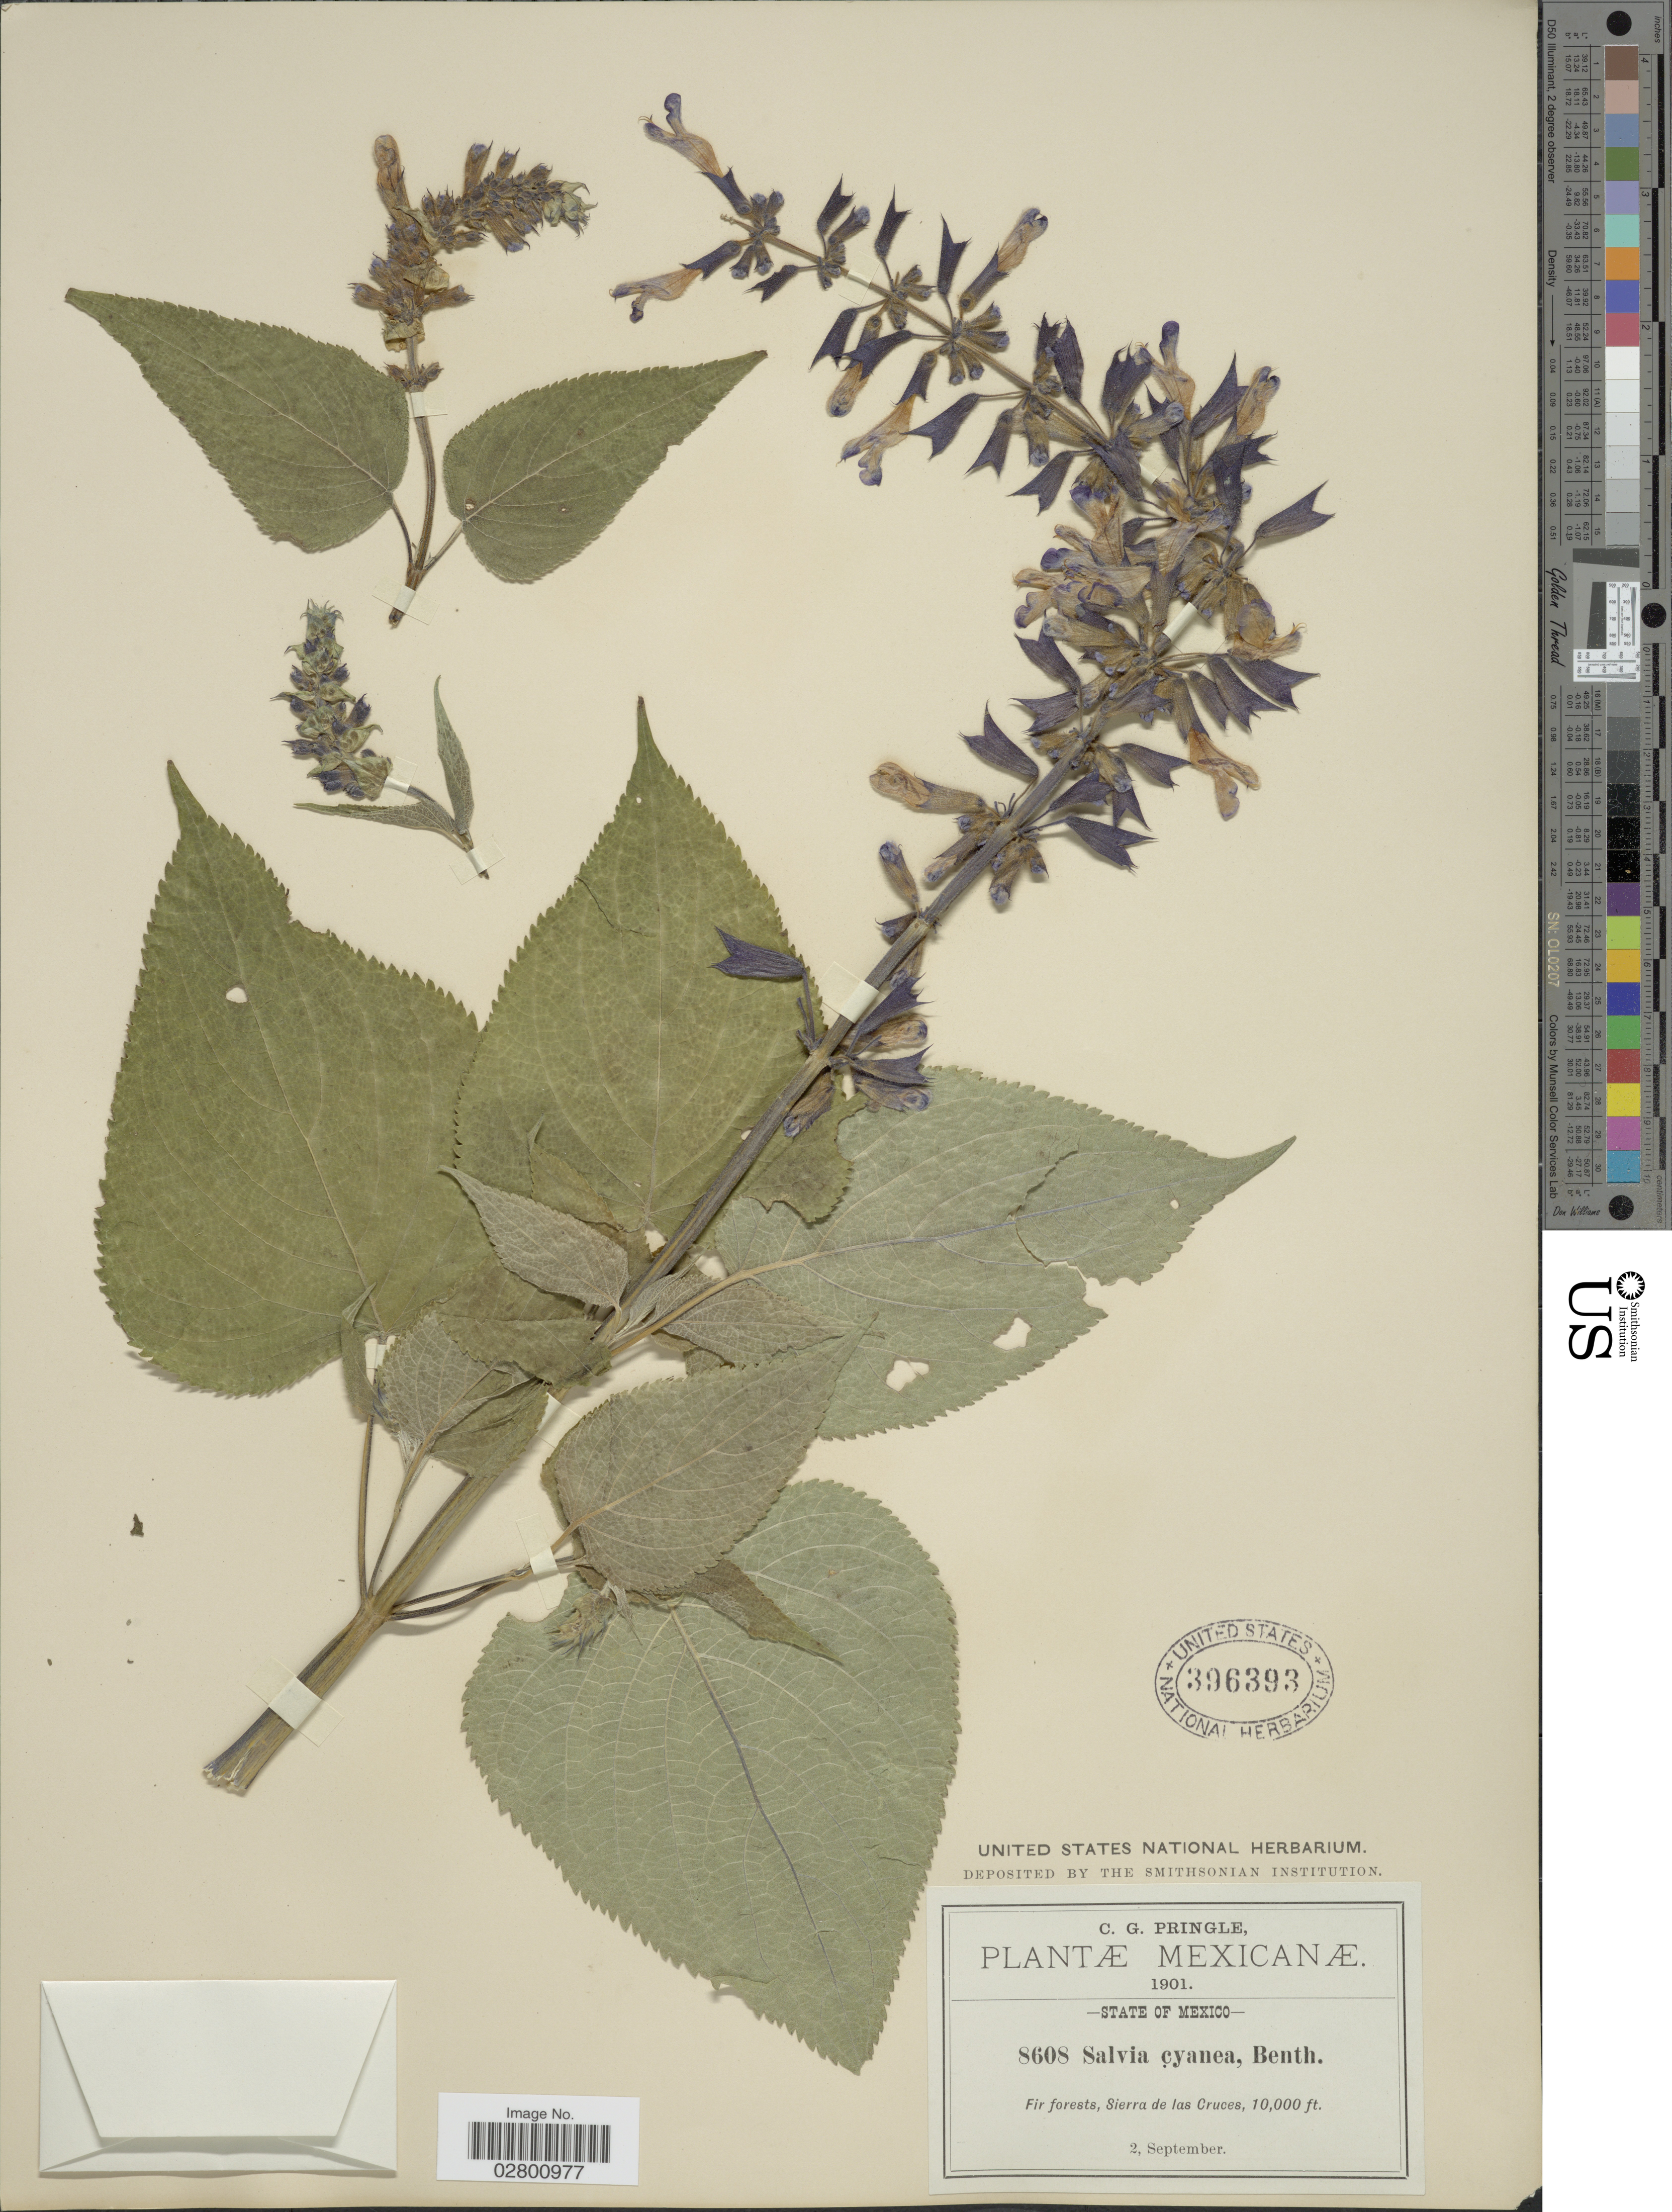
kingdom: Plantae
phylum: Tracheophyta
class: Magnoliopsida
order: Lamiales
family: Lamiaceae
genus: Salvia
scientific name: Salvia concolor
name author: Lamb. ex Benth.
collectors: C. G. Pringle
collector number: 8608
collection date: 1901-09-02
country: Mexico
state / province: México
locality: Fir forests, Sierra de las Cruces.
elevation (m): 3048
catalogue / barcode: US 396393